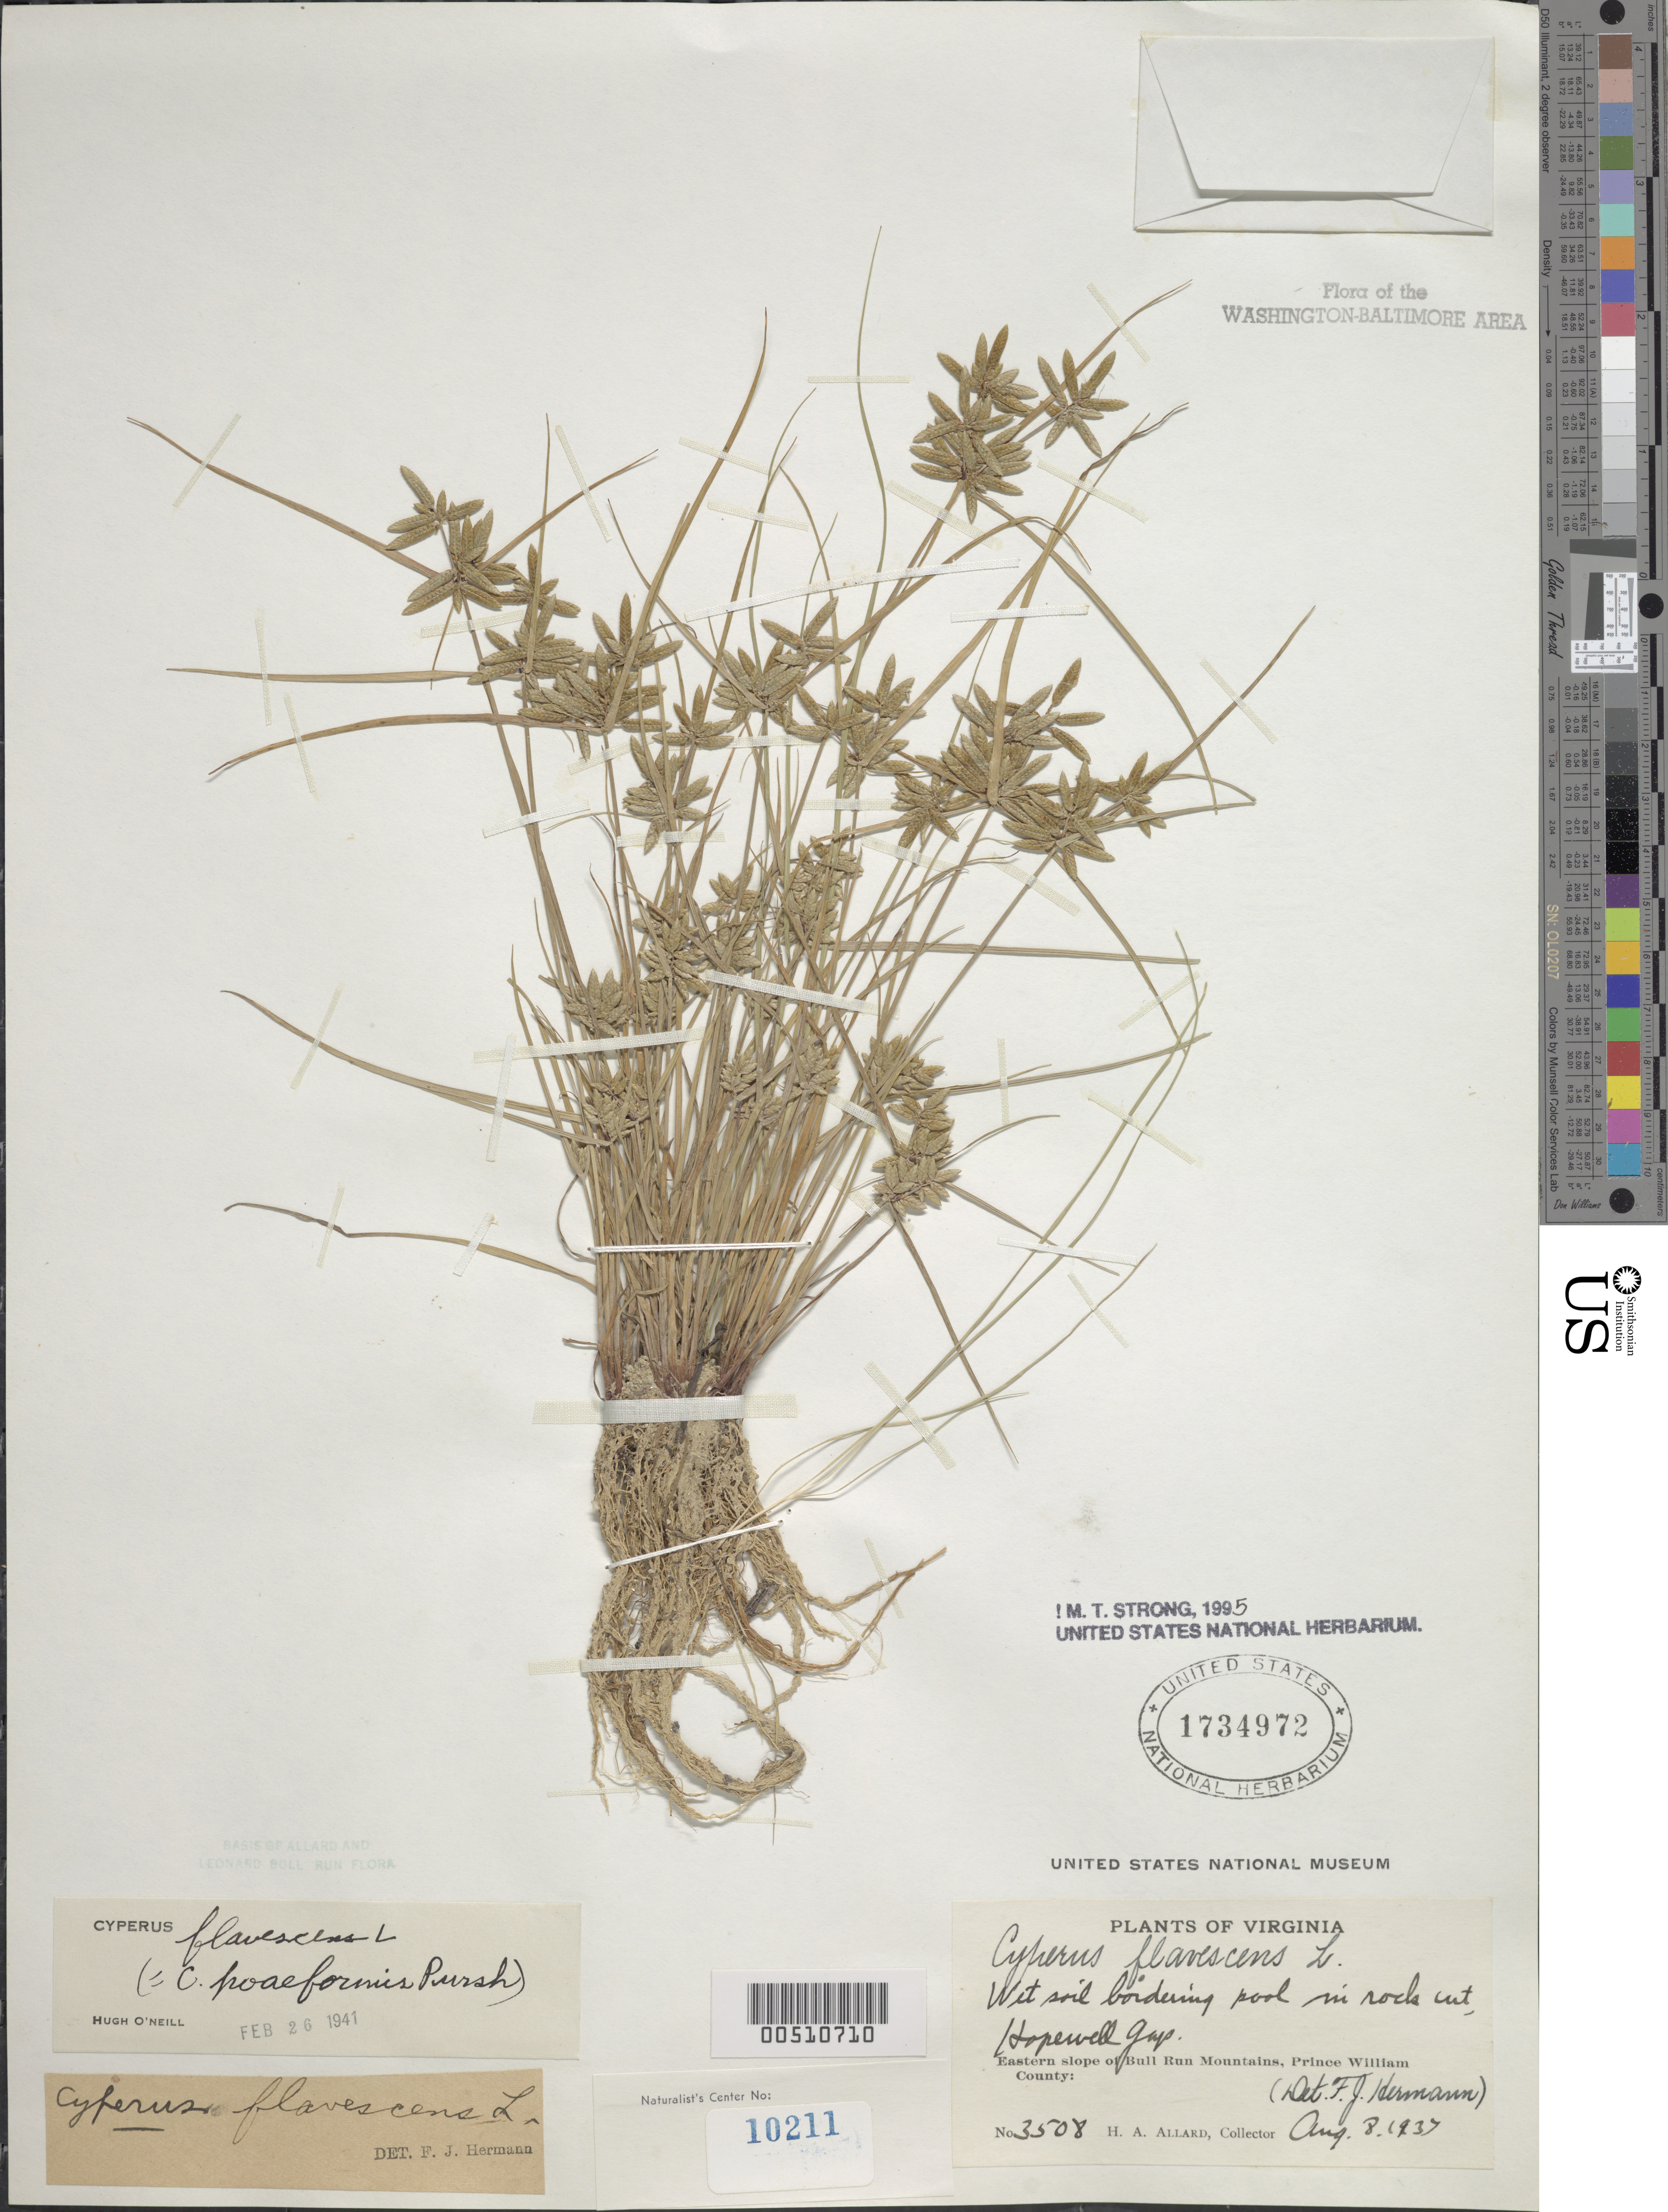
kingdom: Plantae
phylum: Tracheophyta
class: Liliopsida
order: Poales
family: Cyperaceae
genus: Cyperus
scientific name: Cyperus flavescens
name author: L.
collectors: H. A. Allard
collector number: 3508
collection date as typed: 08 Aug 1937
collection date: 1937-08-08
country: United States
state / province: Virginia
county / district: Prince William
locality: Hopewell Gap, E slope of Bull Run Mts. Bull Run Mts.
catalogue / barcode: US 1734972